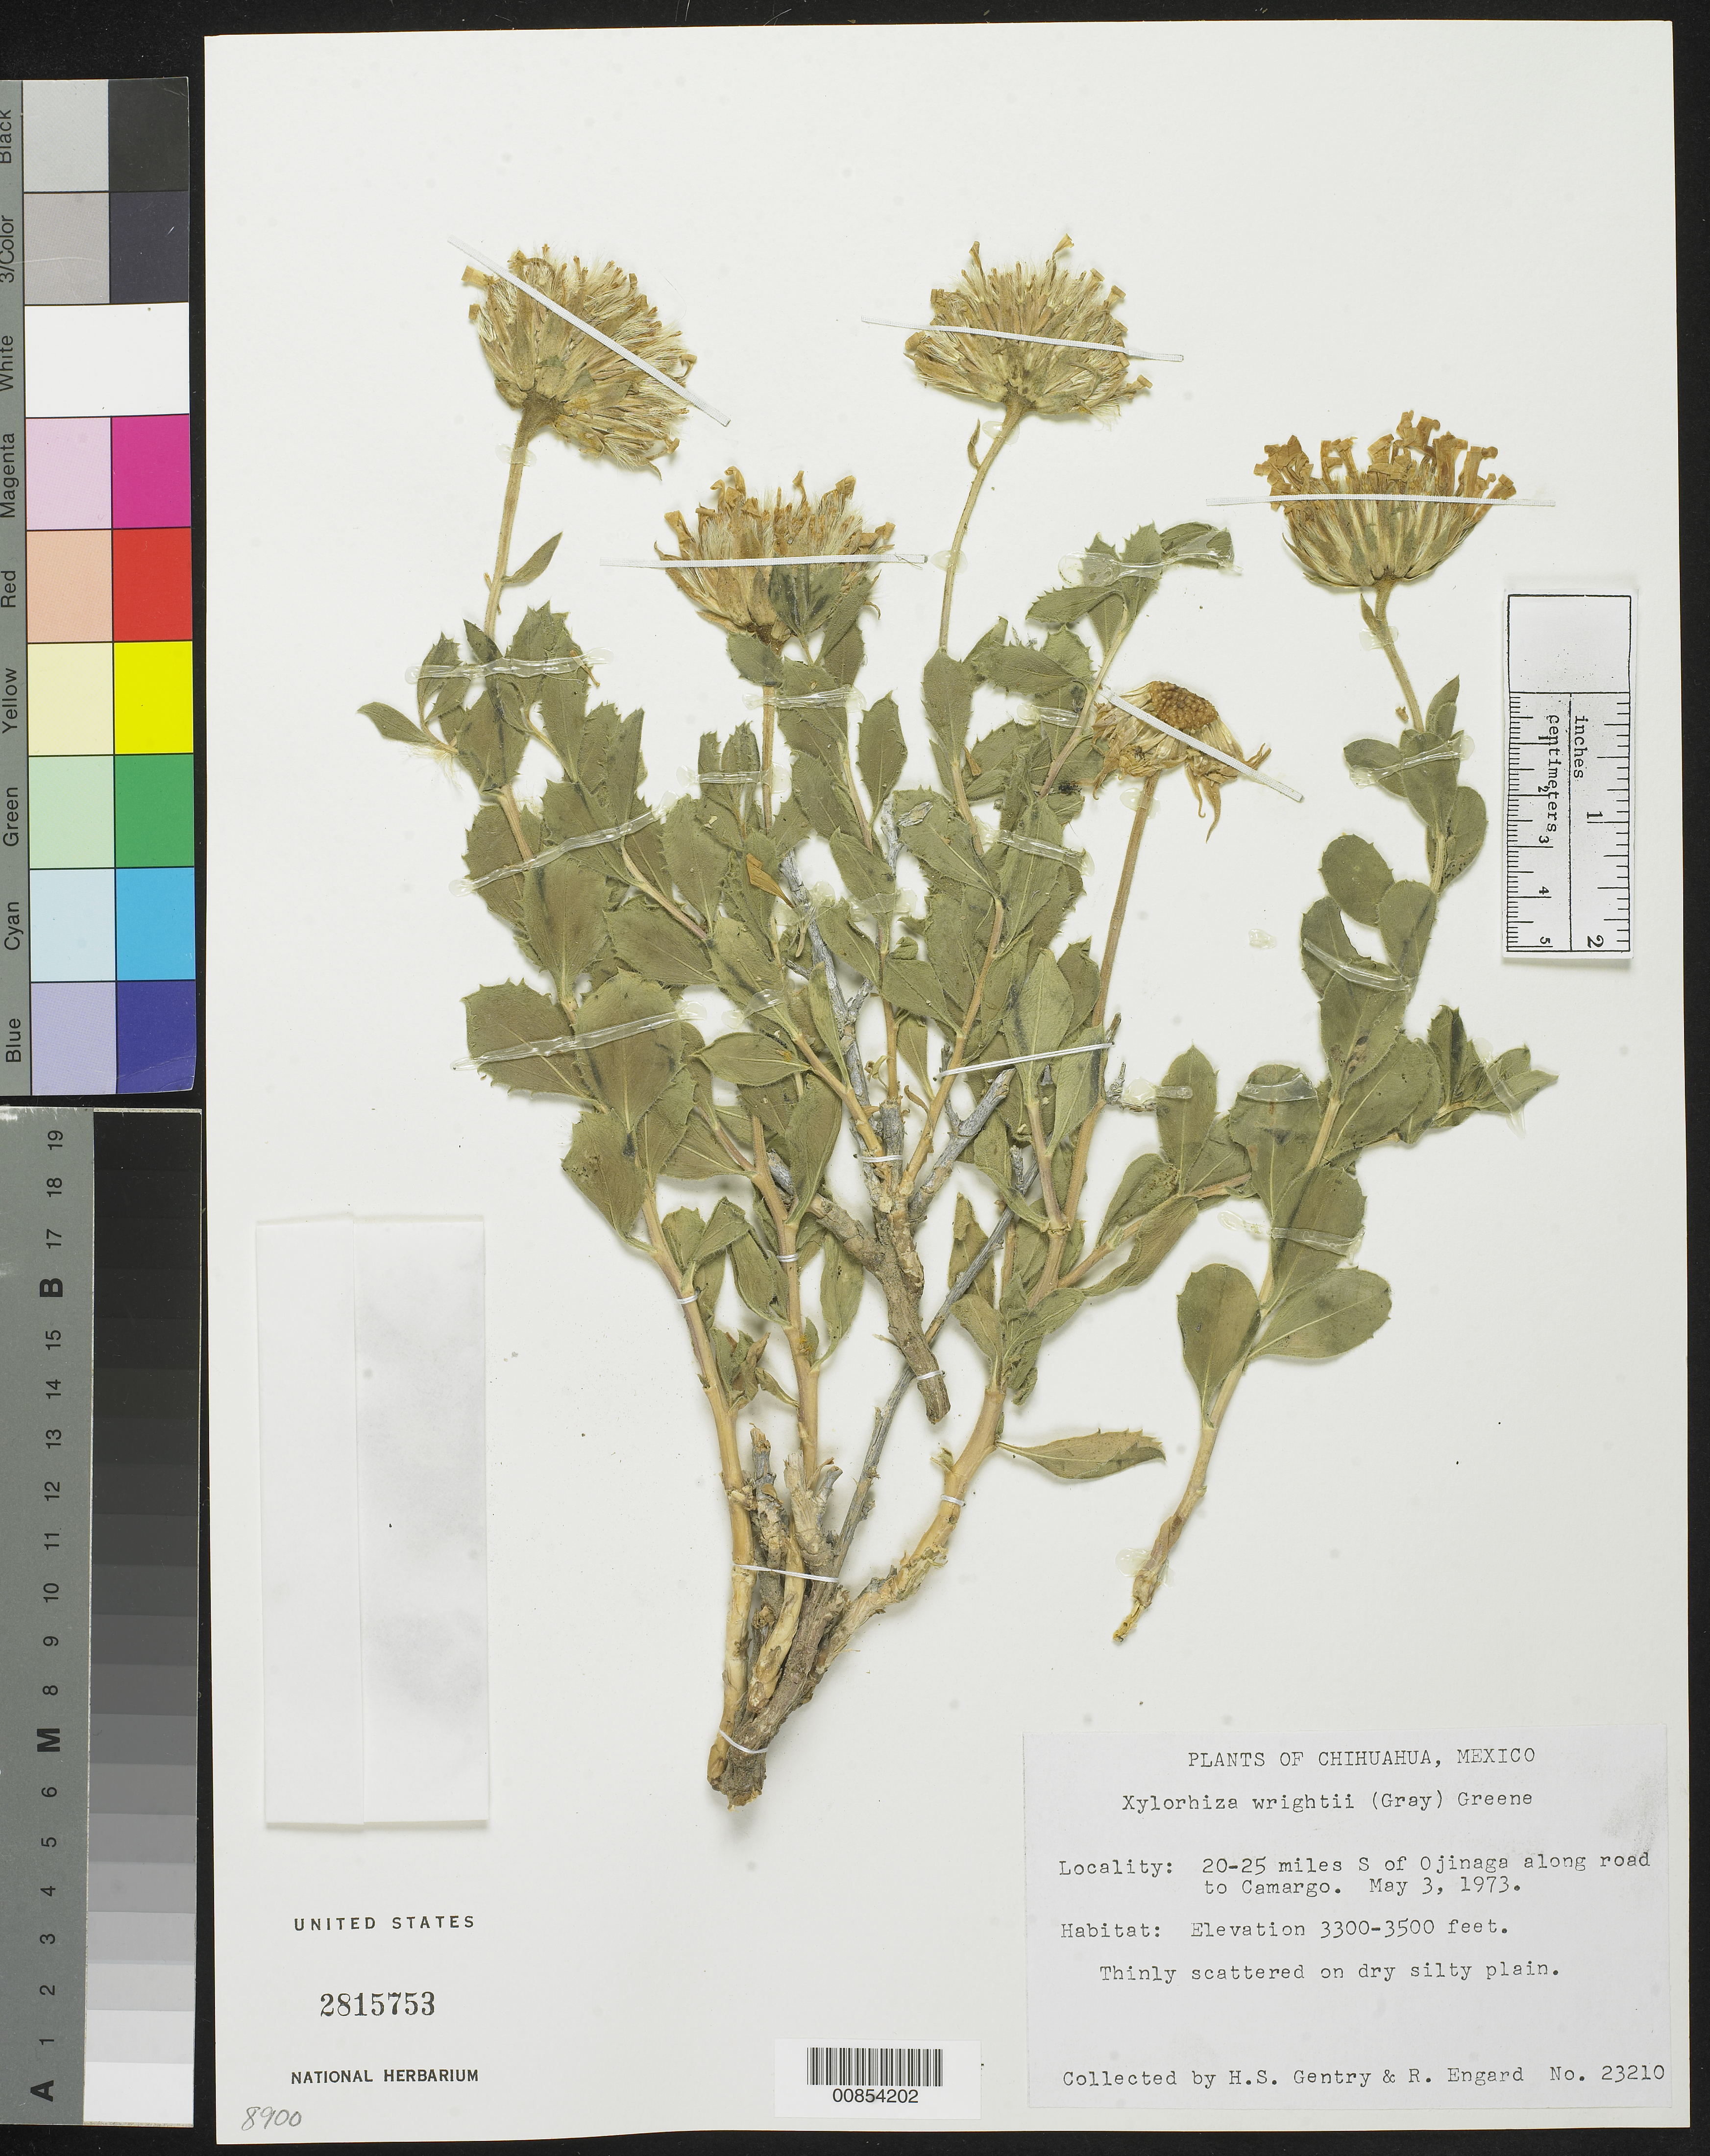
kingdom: Plantae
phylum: Tracheophyta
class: Magnoliopsida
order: Asterales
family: Asteraceae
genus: Xylorhiza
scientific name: Xylorhiza wrightii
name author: (A. Gray) Greene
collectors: H. S. Gentry & R. Engard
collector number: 23210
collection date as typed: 03 May 1973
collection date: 1973-05-03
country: Mexico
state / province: Chihuahua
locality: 20-25 miles S of Ojinaga along road to Camargo.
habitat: Thinly scattered on dry silty plain.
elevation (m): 1006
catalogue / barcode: US 2815753